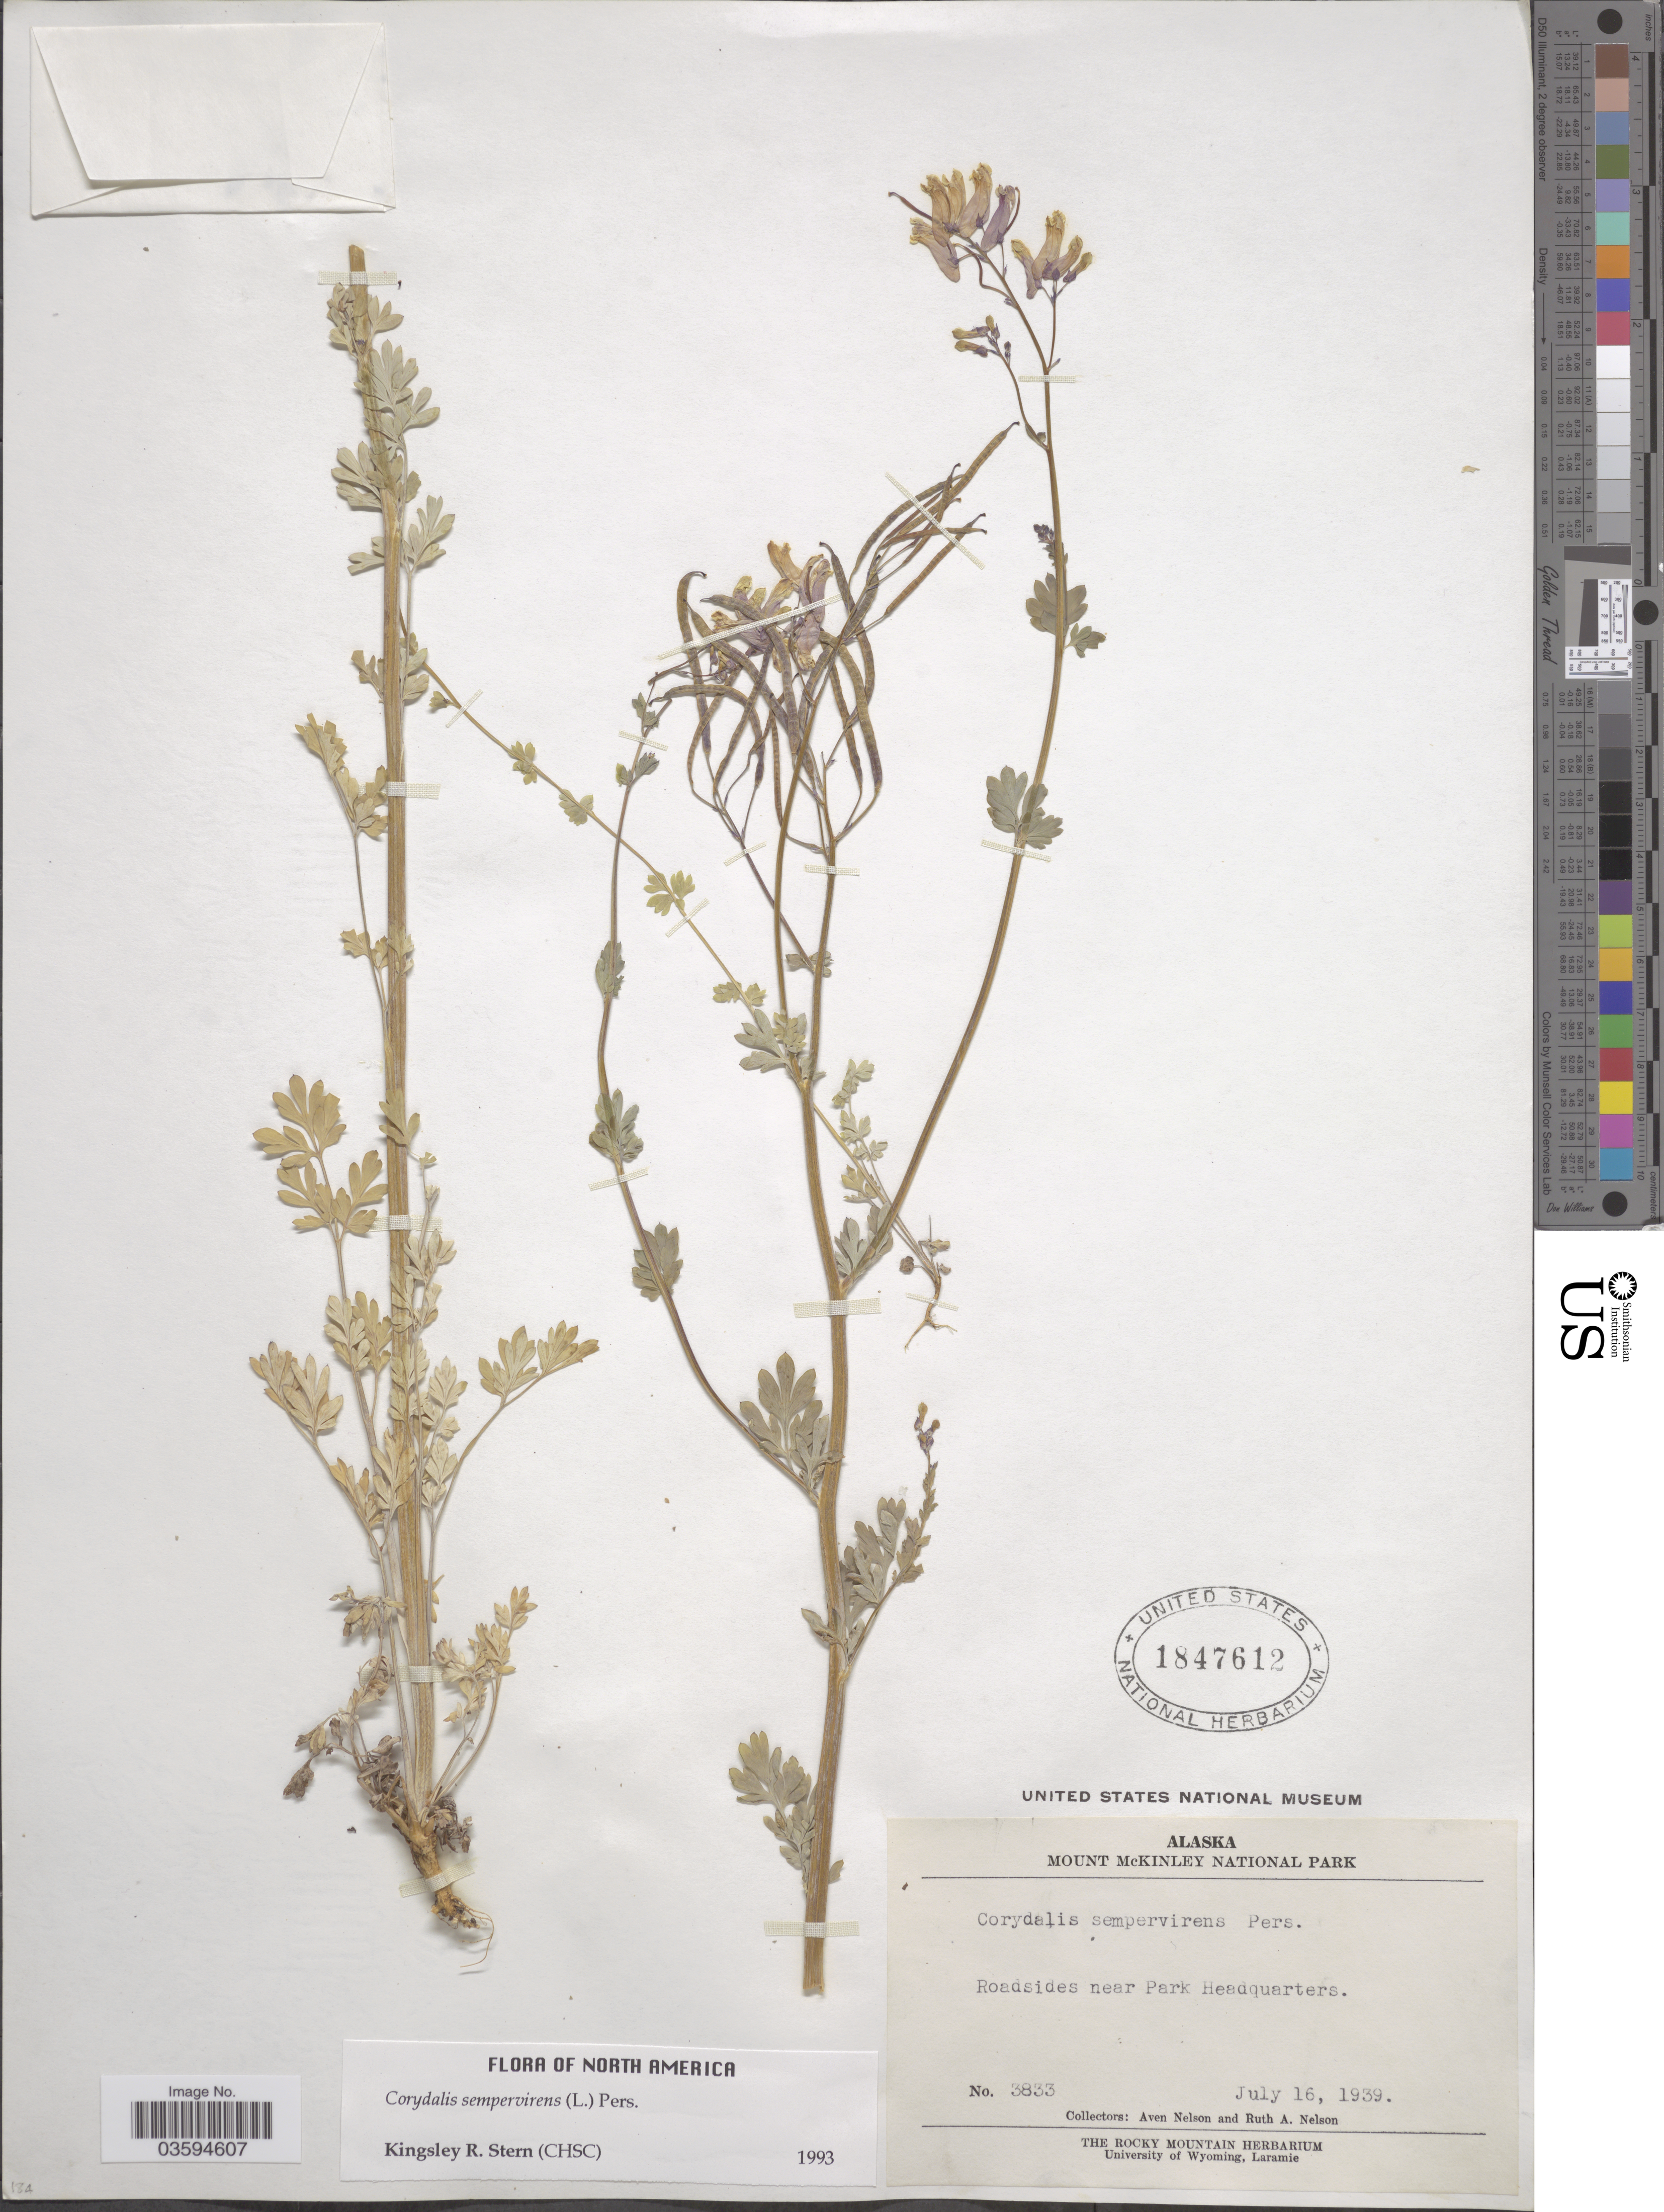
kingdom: Plantae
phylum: Tracheophyta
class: Magnoliopsida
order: Ranunculales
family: Papaveraceae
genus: Capnoides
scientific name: Capnoides sempervirens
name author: (L.) Borkh.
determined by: Strong, M. T., (US), Smithsonian Institution - National Museum of Natural History (UNITED STATES)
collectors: A. Nelson & R. A. Nelson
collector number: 3833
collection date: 1939-07-16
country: United States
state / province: Alaska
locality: Mount McKinley National Park. Roadsides near Park Headquarters.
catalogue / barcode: US 1847612